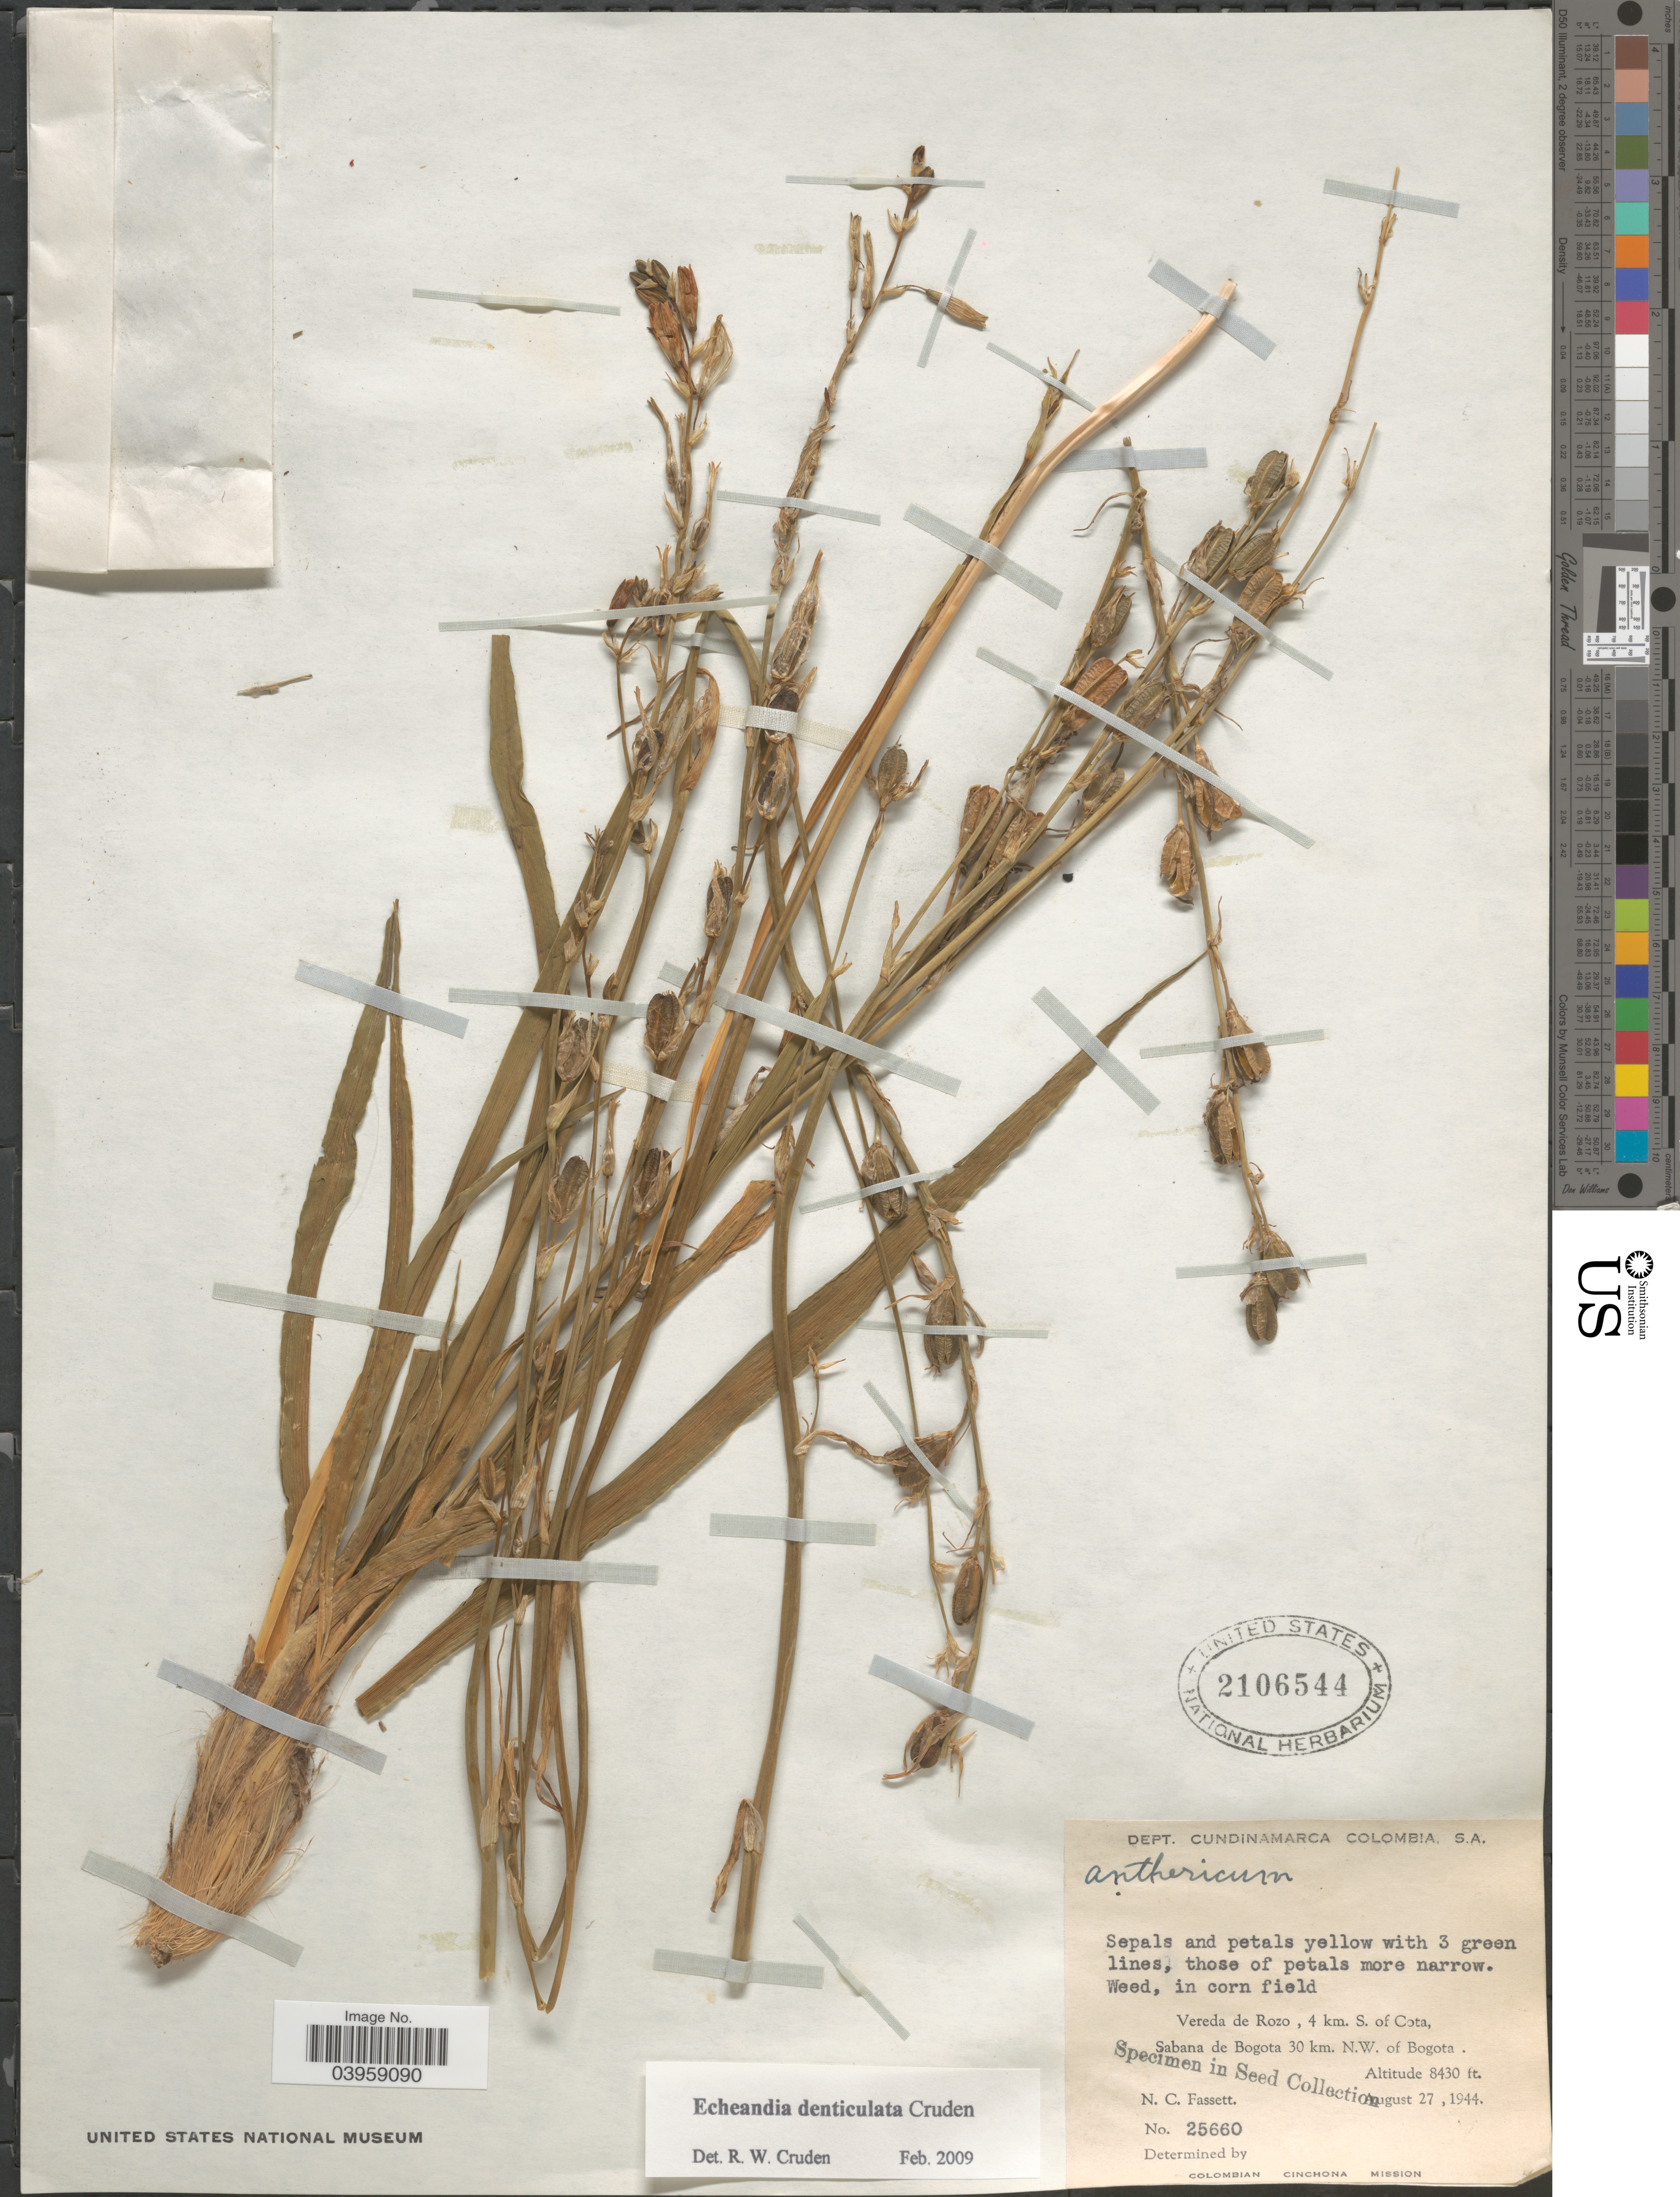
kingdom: Plantae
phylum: Tracheophyta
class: Liliopsida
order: Asparagales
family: Asparagaceae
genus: Echeandia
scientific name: Echeandia denticulata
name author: Cruden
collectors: N. C. Fassett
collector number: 25660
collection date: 1944-08-27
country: Colombia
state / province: Cundinamarca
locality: Dept. Cundinamarca. Vereda de Rozo, 4 km. S. of Cota, Sabana de Bogota 30 km. N.W. of Bogota.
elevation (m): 2569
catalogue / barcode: US 2106544